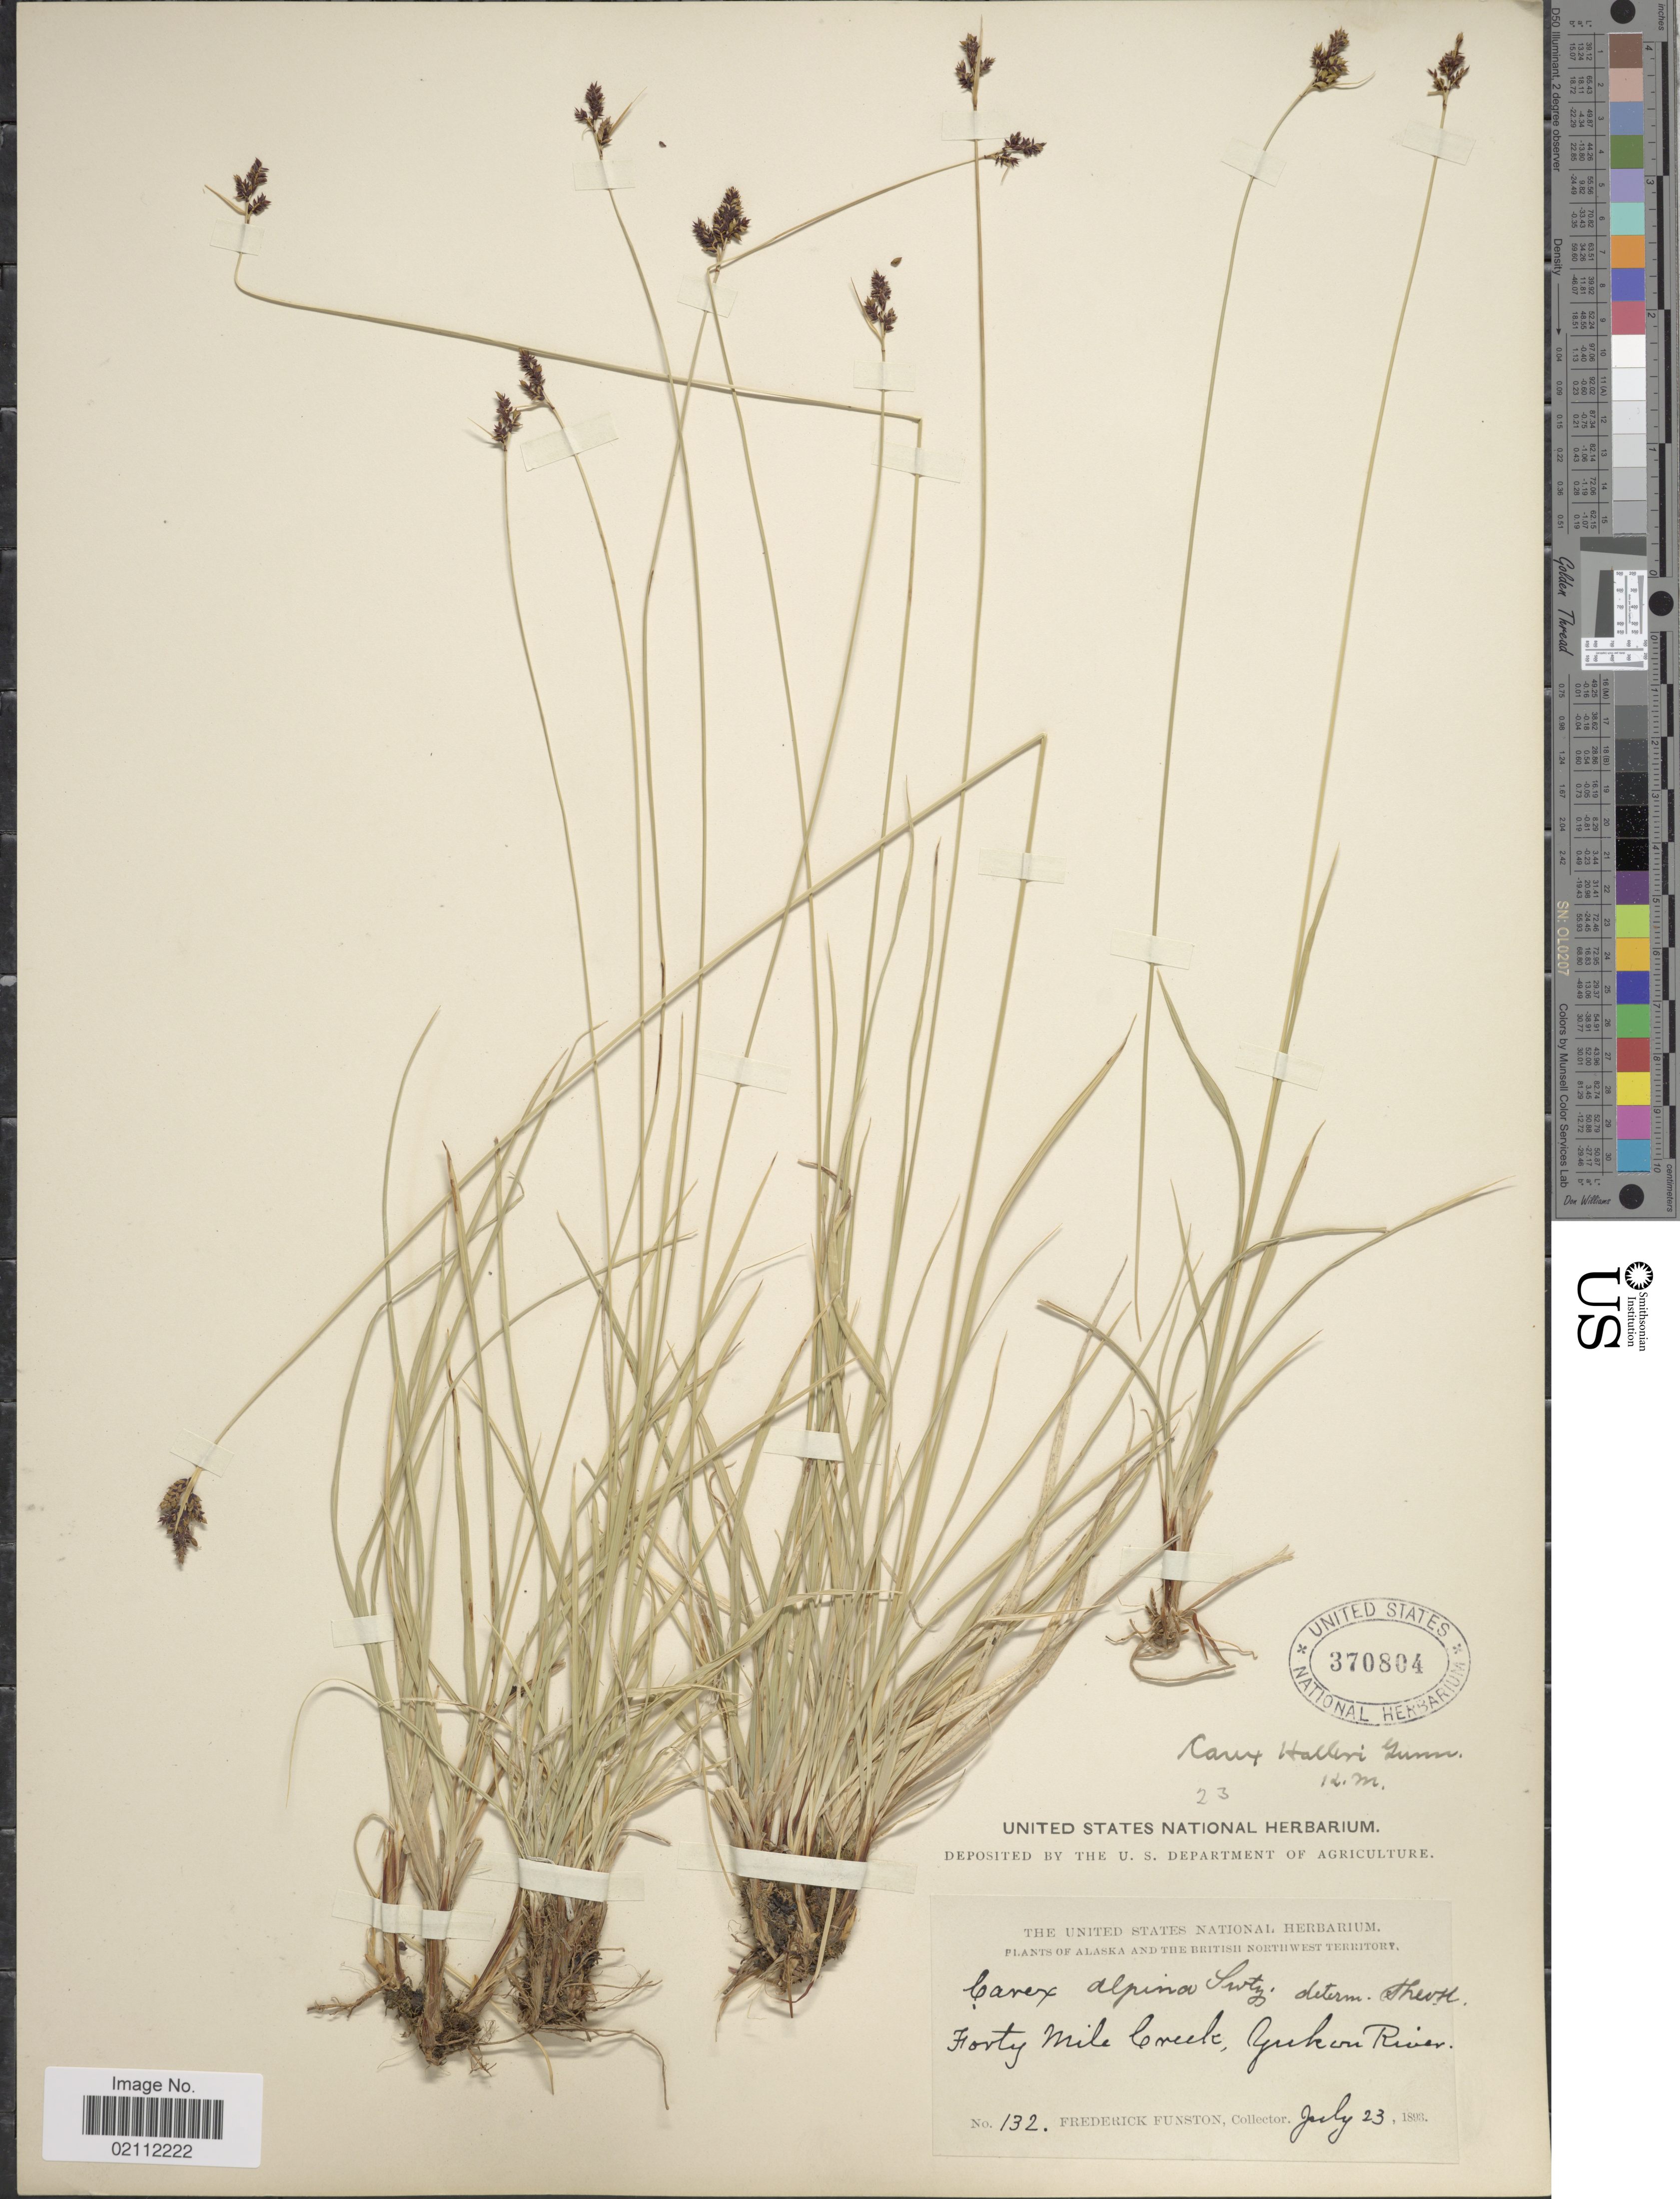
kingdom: Plantae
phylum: Tracheophyta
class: Liliopsida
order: Poales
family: Cyperaceae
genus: Carex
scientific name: Carex media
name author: R. Br.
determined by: Strong, Mark T., (BOT), Smithsonian Institution - National Museum of Natural History (UNITED STATES)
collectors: F. Funston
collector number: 132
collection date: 1893-07-23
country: United States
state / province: Alaska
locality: British Northwest Territory. Forty Mile Creek, Yukon River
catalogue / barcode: US 370804